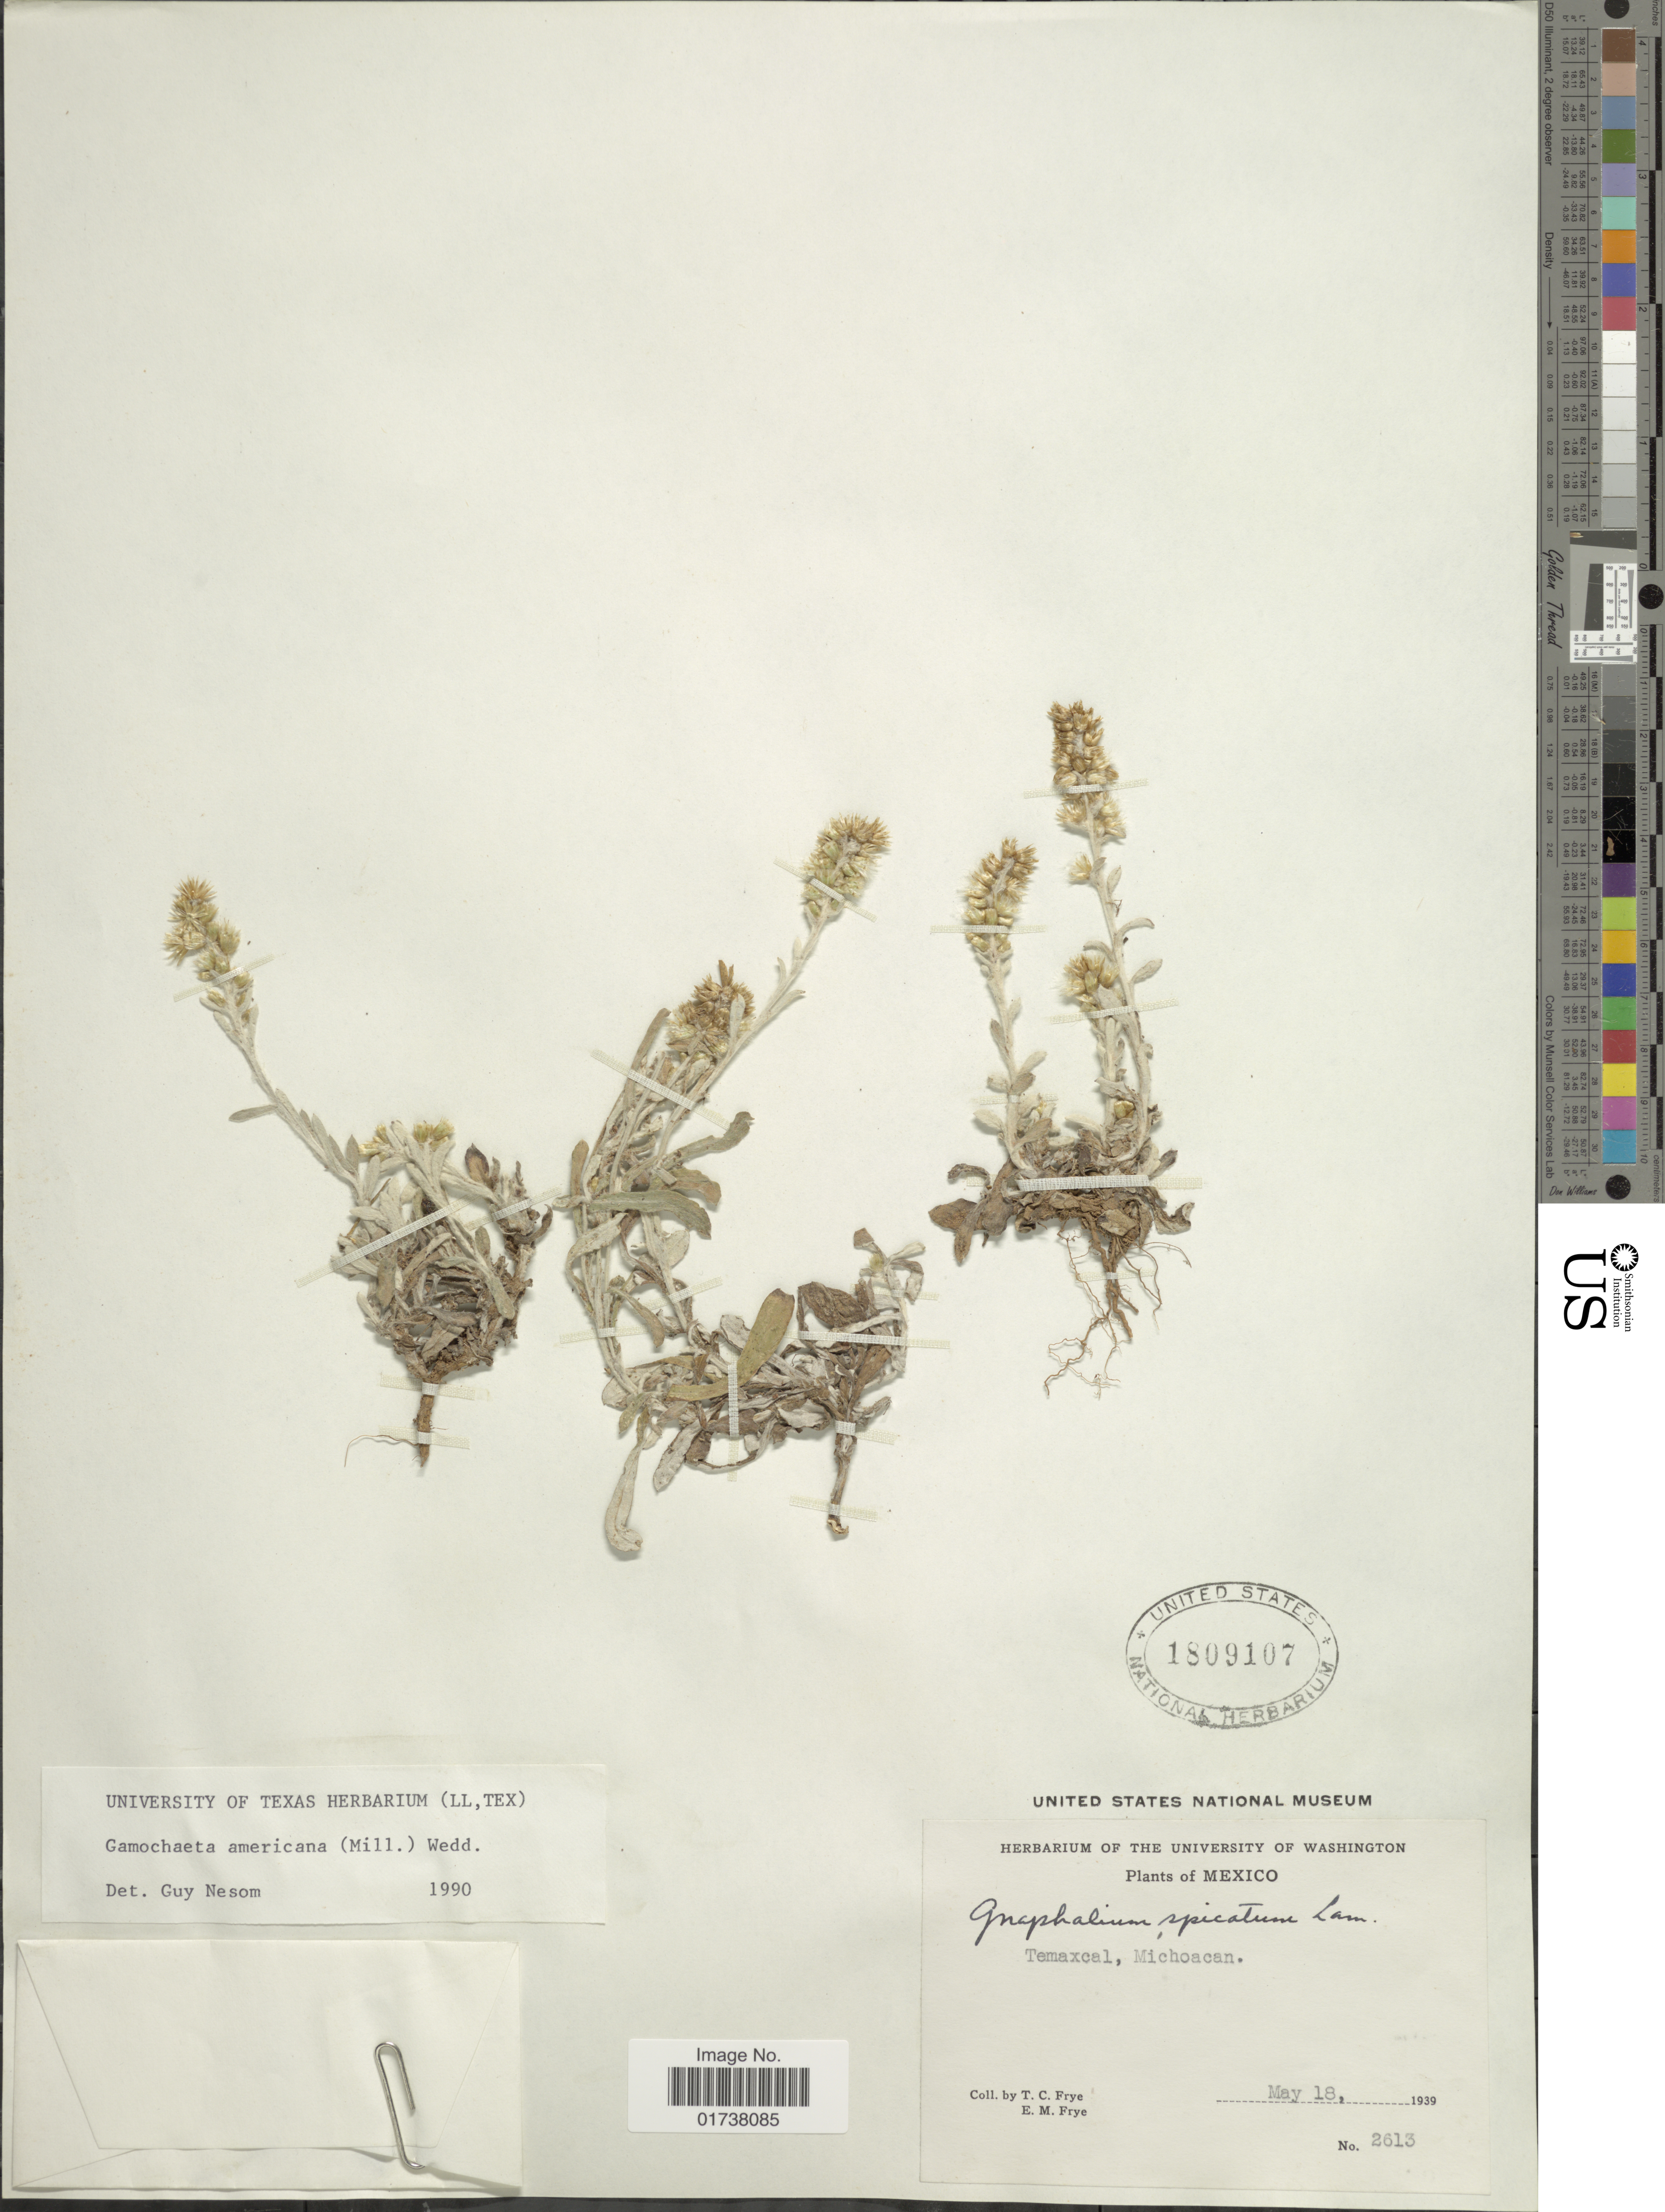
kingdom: Plantae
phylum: Tracheophyta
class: Magnoliopsida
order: Asterales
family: Asteraceae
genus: Gamochaeta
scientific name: Gamochaeta americana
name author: (Mill.) Wedd.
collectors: T. C. Frye & E. Frye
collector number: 2613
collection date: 1939-05-18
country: Mexico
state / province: Michoacán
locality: Temaxcal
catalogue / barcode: US 1809107